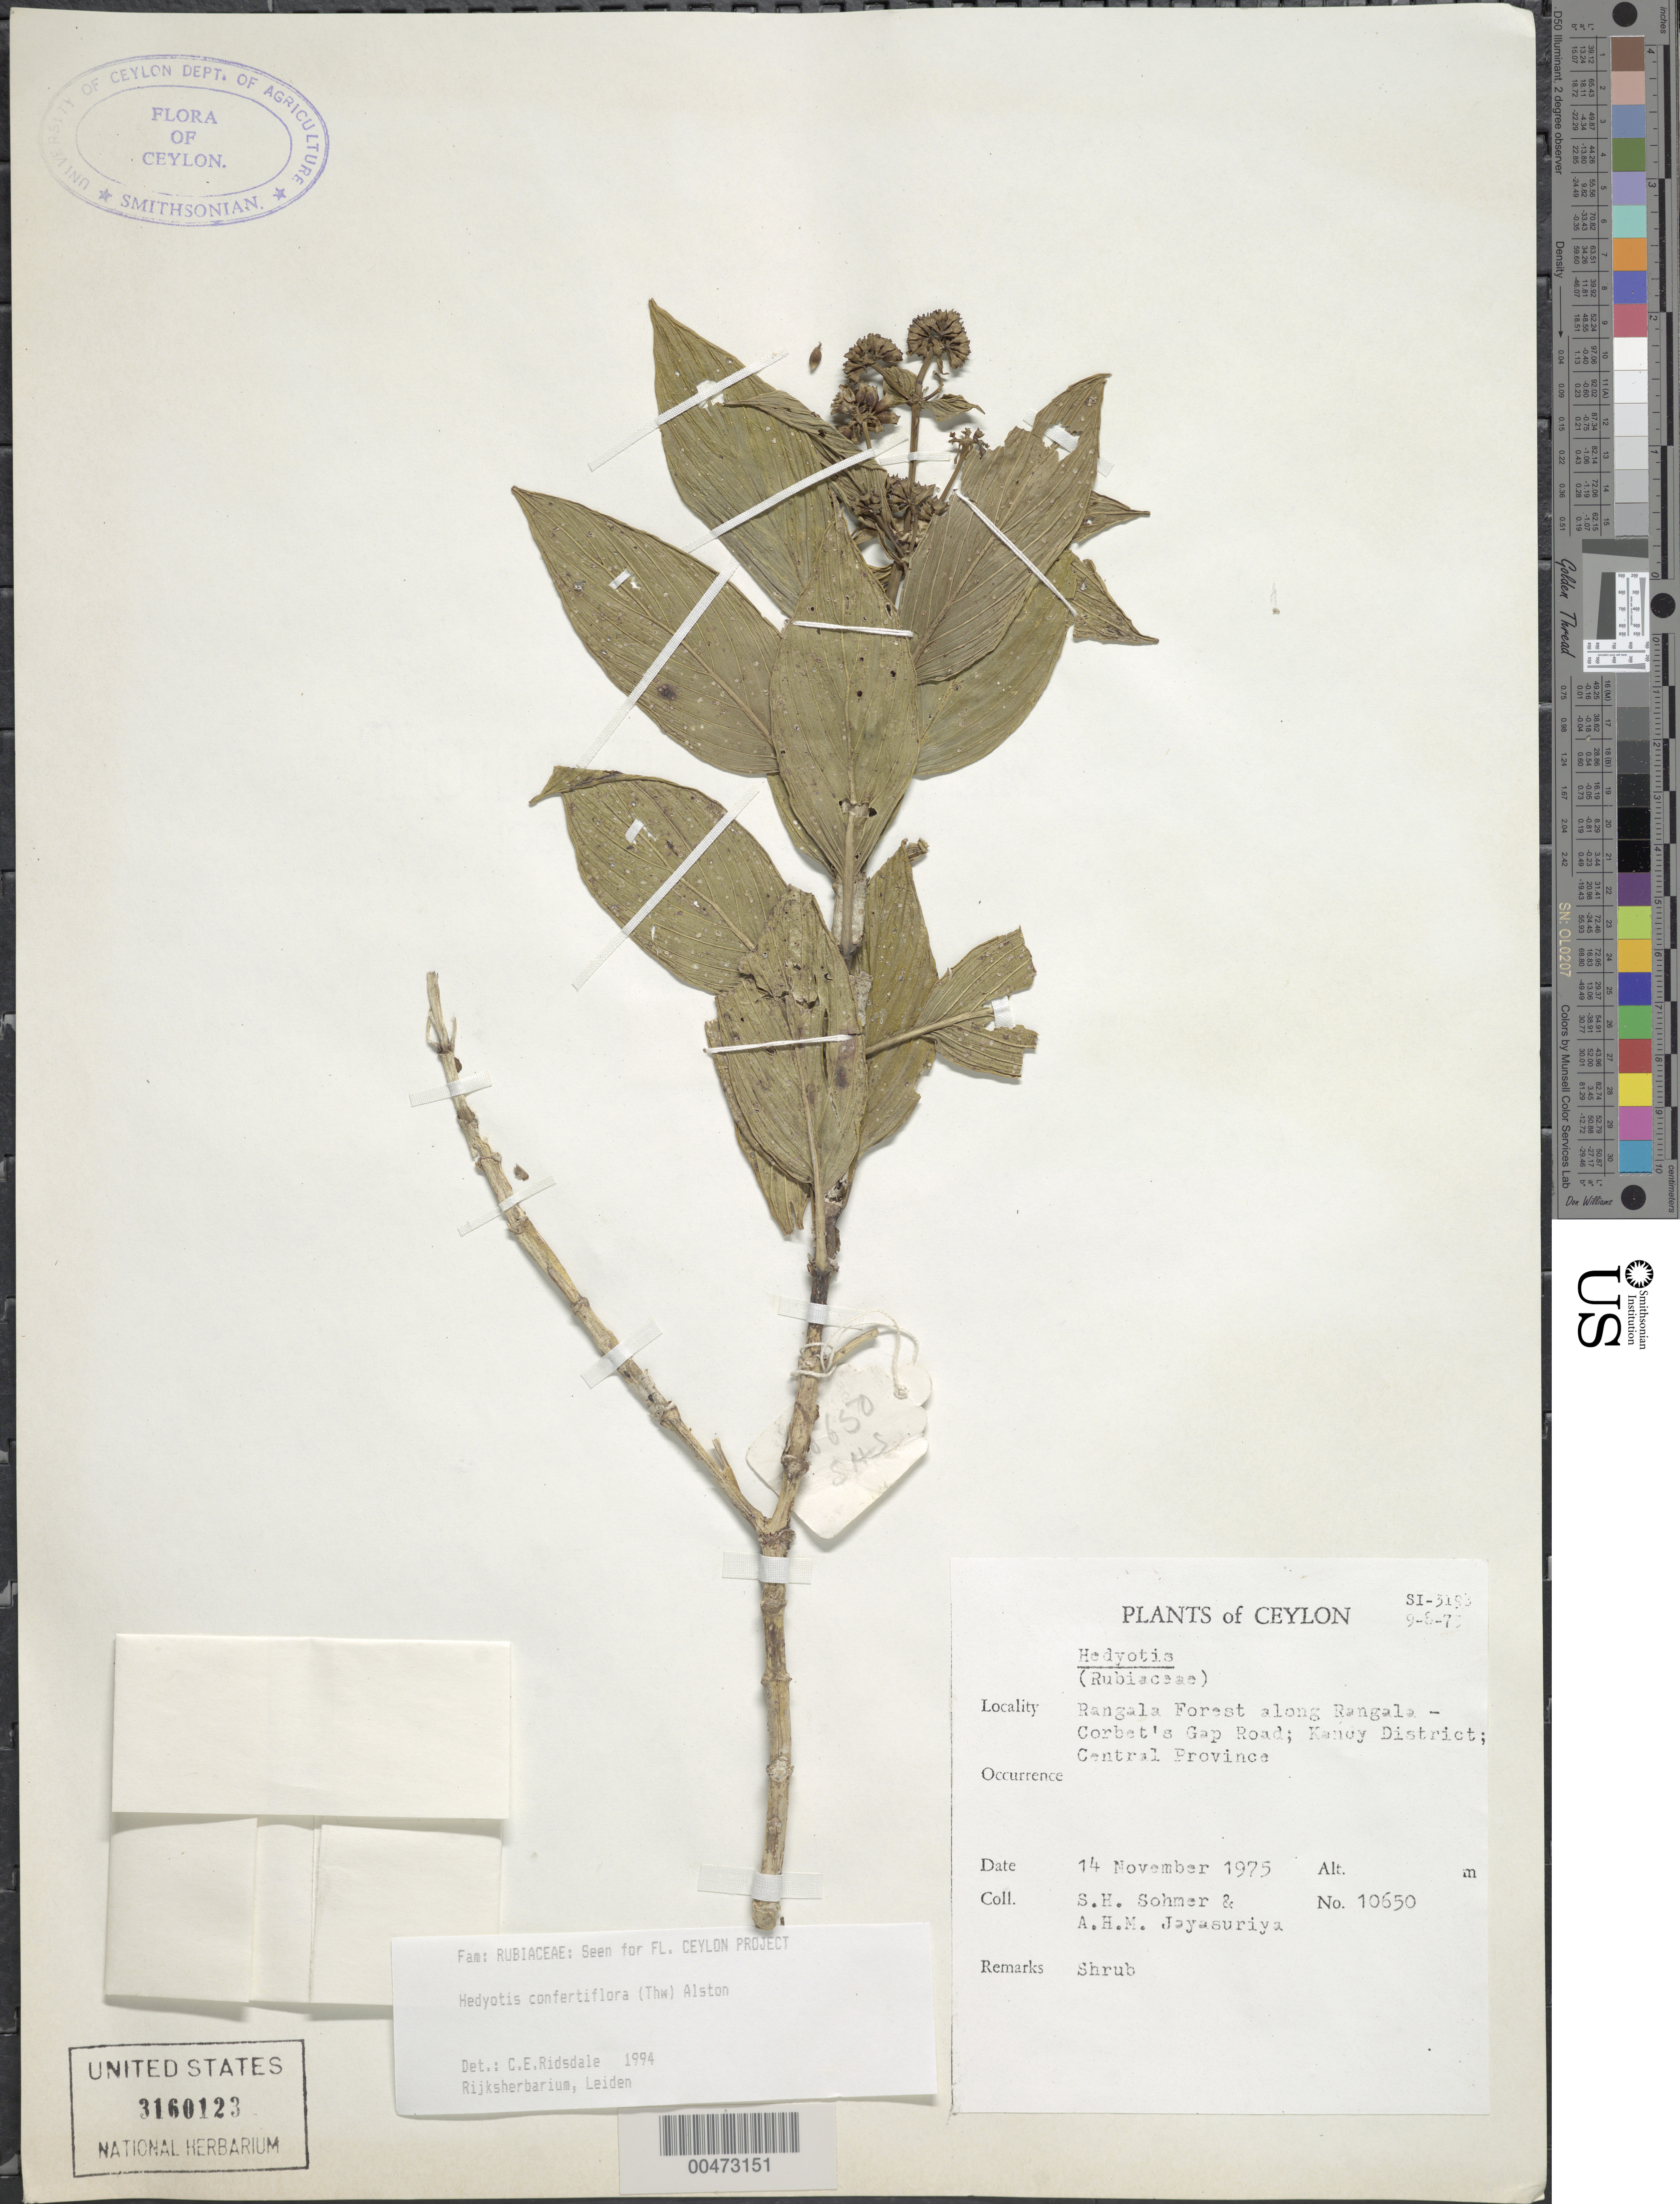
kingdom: Plantae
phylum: Tracheophyta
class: Magnoliopsida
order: Gentianales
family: Rubiaceae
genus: Hedyotis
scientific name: Hedyotis confertiflora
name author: (Thwaites) Alston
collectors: S. H. Sohmer & A. H. Jayasuriya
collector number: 10650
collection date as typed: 14 Nov 1975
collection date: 1975-11-14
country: Sri Lanka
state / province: Central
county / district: Kandy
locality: Rangala Forest along Rangala-Corbet's Gap Rd.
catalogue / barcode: US 3160123